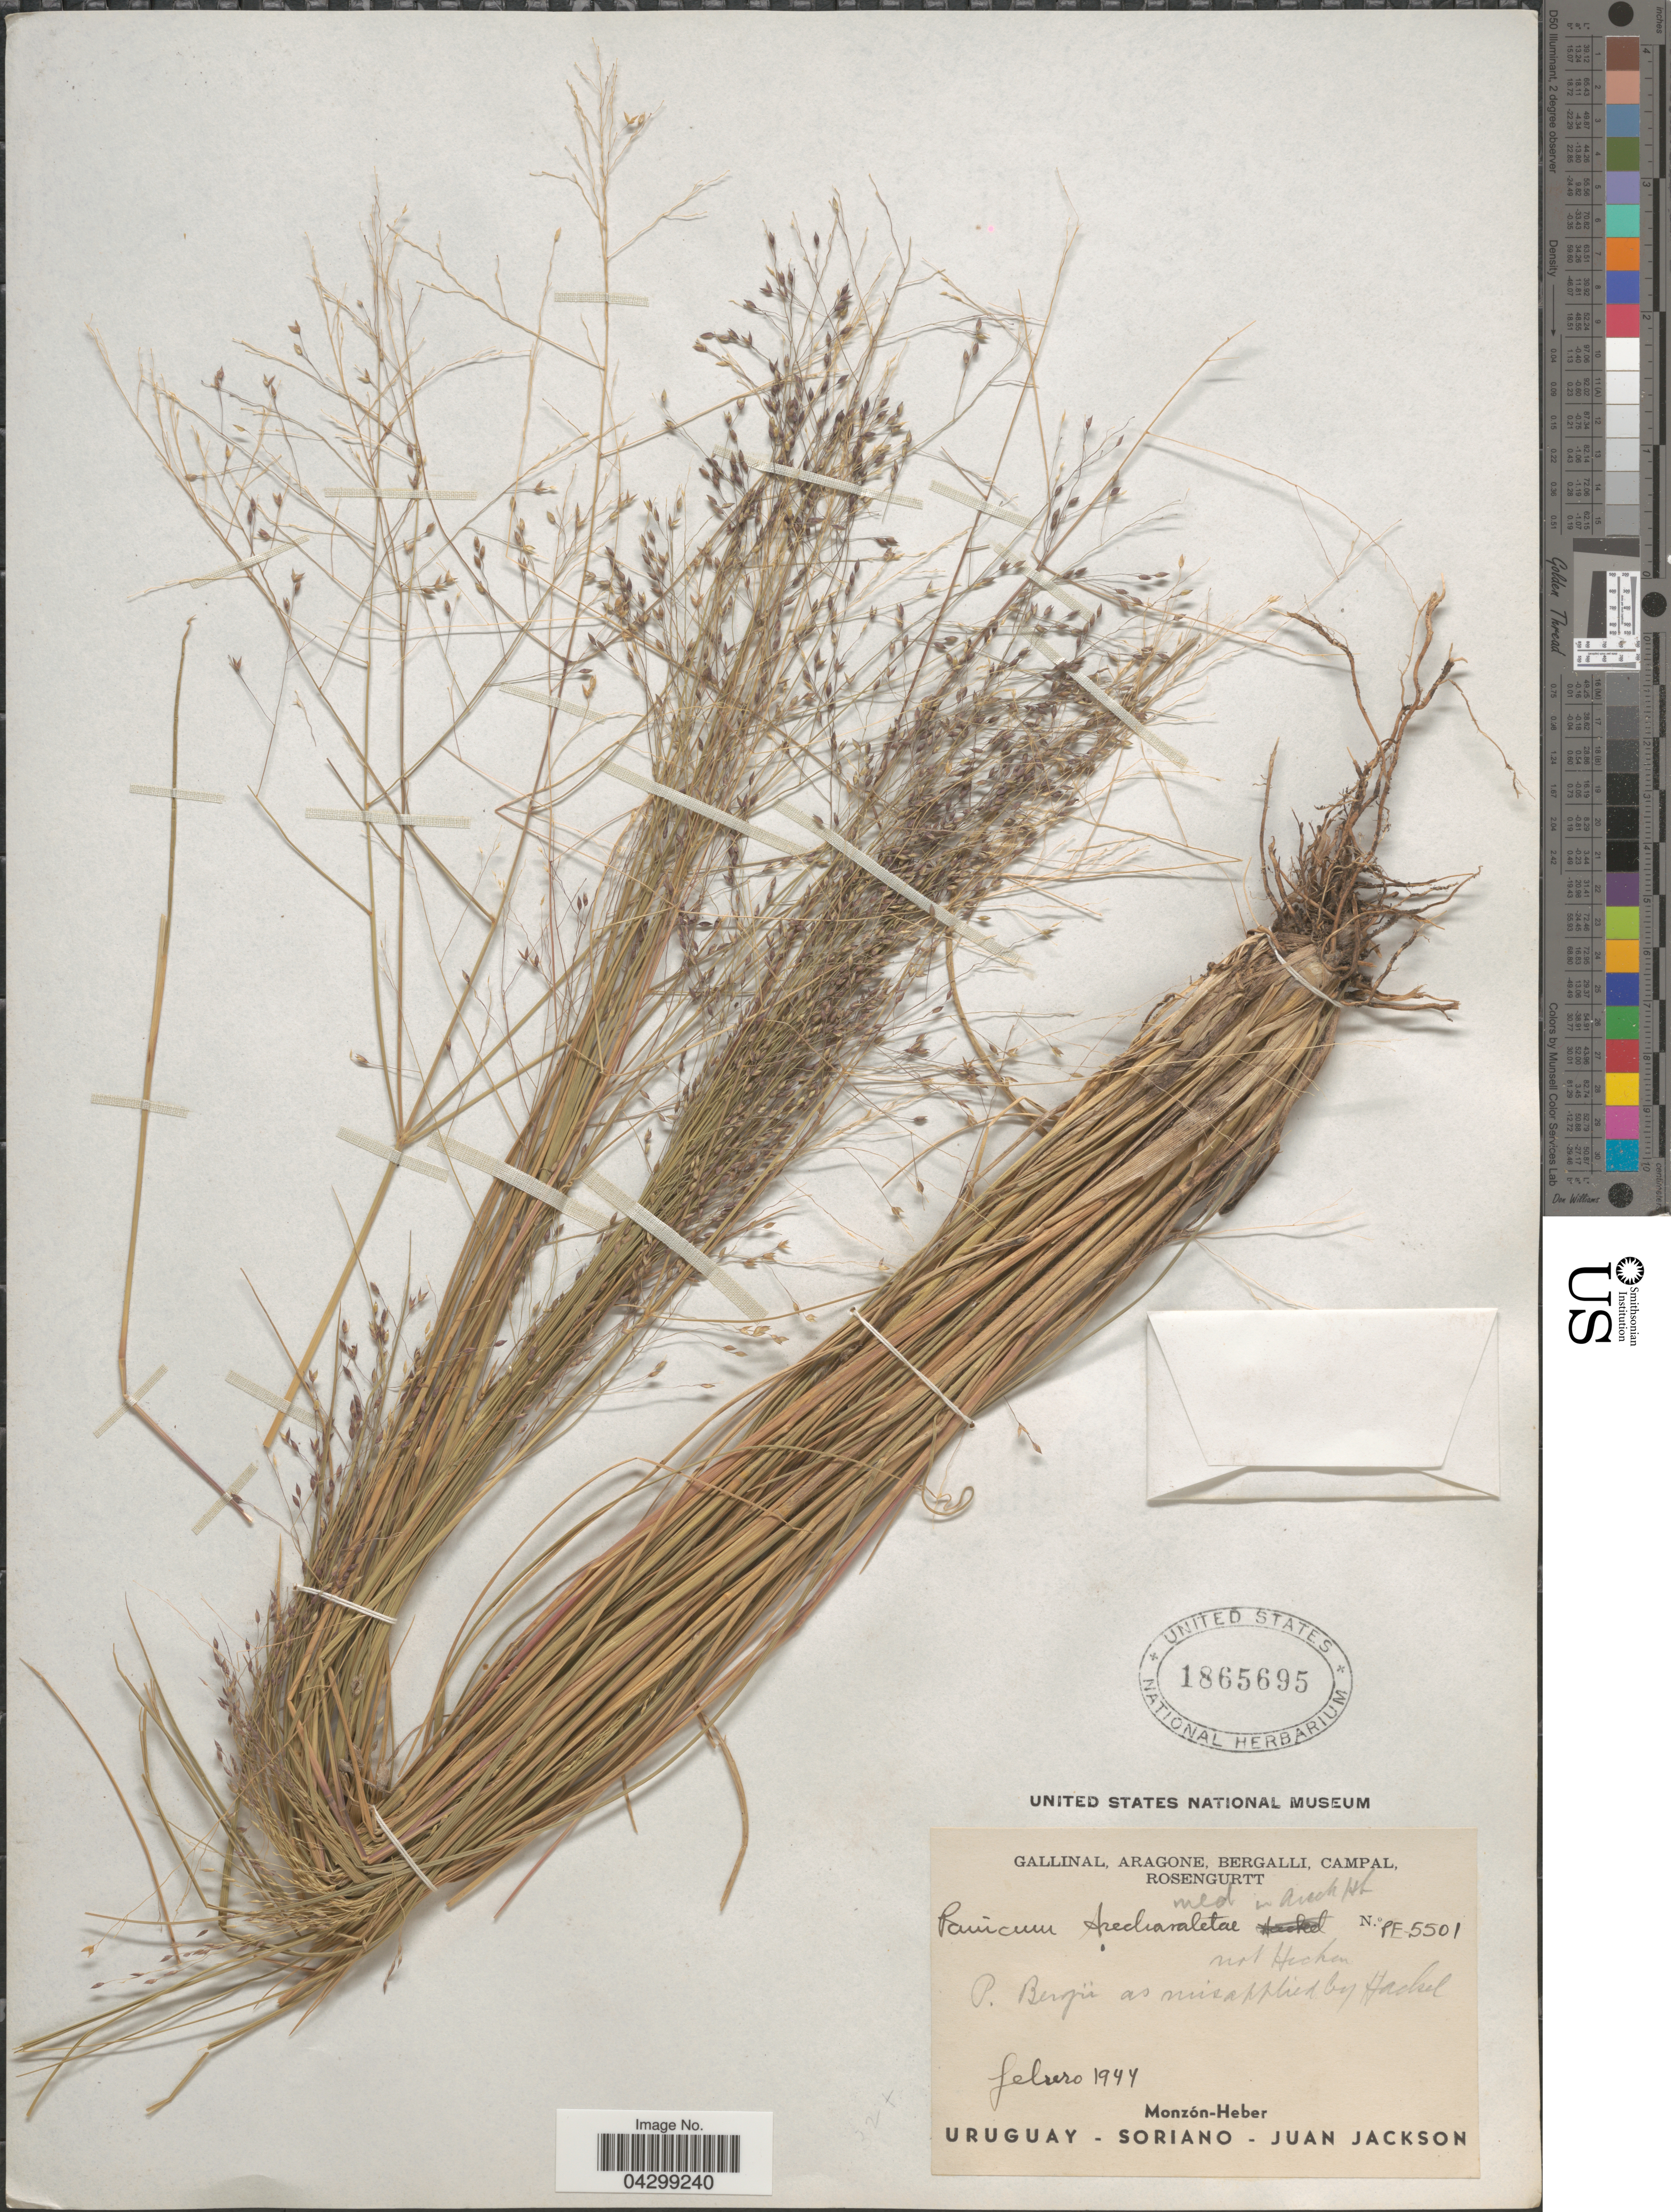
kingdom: Plantae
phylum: Tracheophyta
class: Liliopsida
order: Poales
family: Poaceae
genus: Panicum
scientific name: Panicum bergii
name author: Arechav.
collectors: -. Gallinal, -- Aragone, -- Bergalli, -- Campal & Rosengurtt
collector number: PE-5501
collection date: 1944-02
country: Uruguay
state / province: Soriano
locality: Monzón-Heber. Juan Jackson.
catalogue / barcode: US 1865695